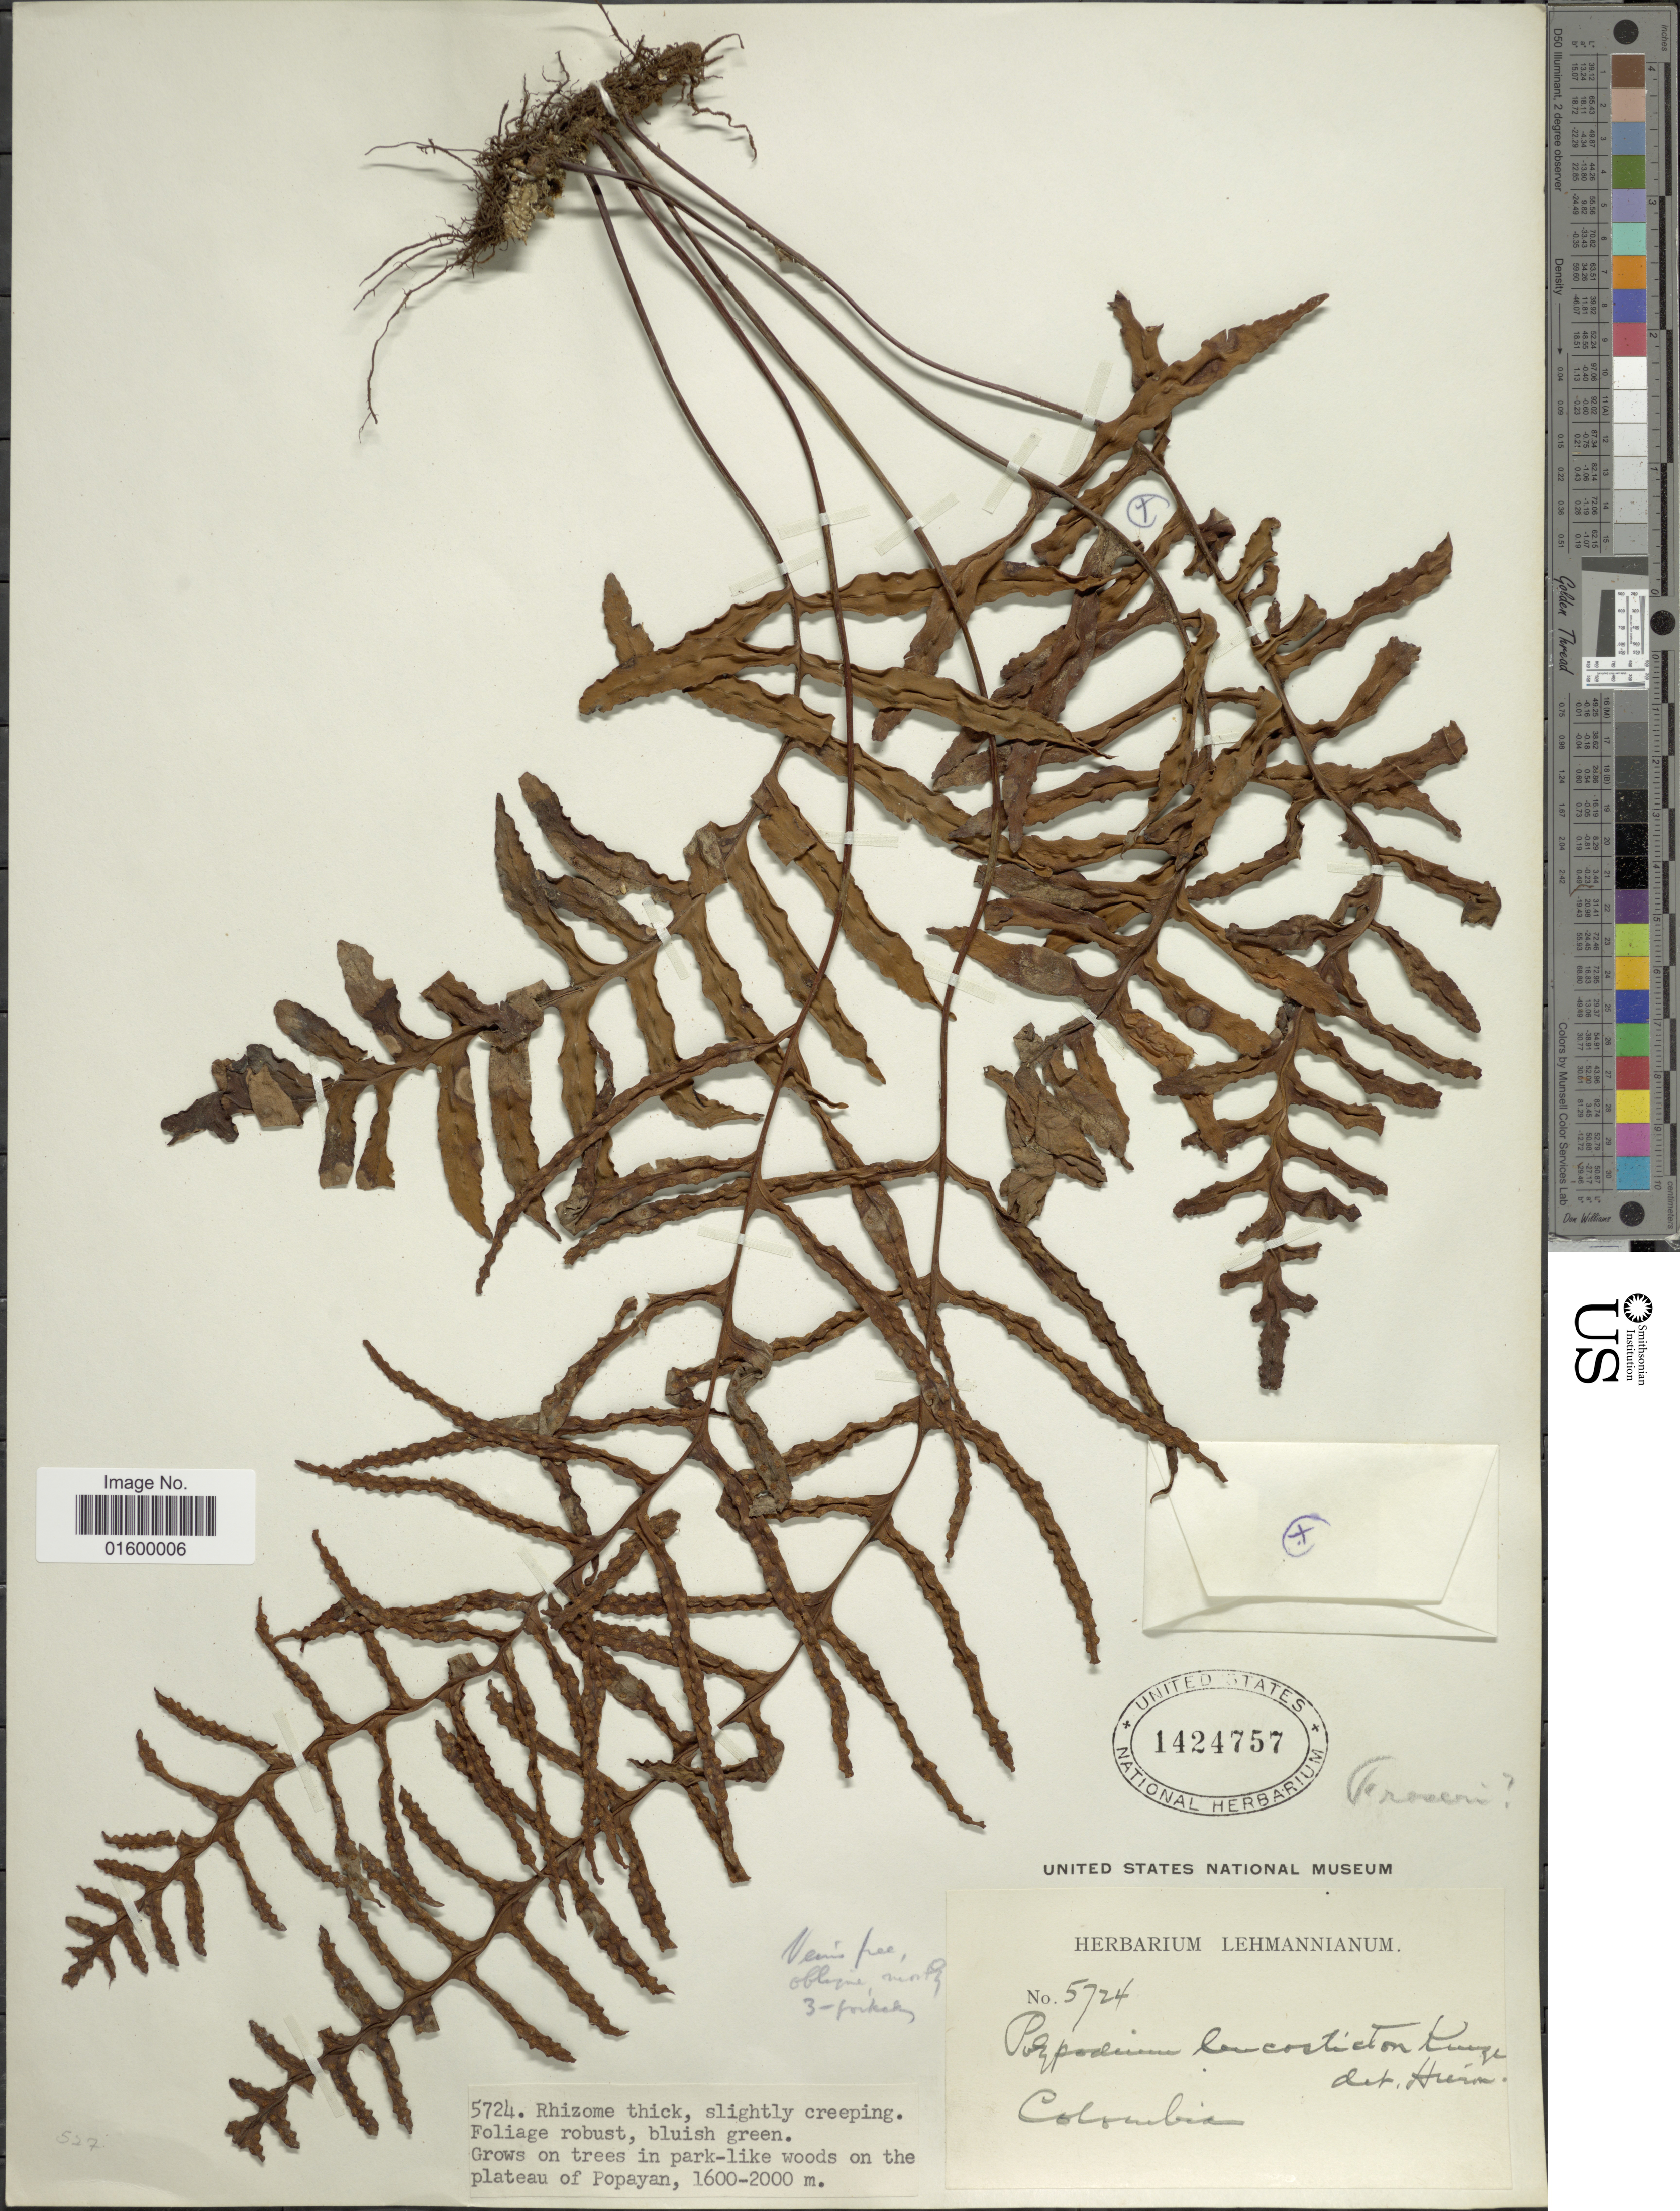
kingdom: Plantae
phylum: Tracheophyta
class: Polypodiopsida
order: Polypodiales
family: Polypodiaceae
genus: Pleopeltis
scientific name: Pleopeltis remota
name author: (Desv.) A.R. Sm.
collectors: ex herb. Lehmannianum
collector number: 5724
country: Colombia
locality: Plateau of Popayan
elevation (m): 1600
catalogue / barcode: US 1424757